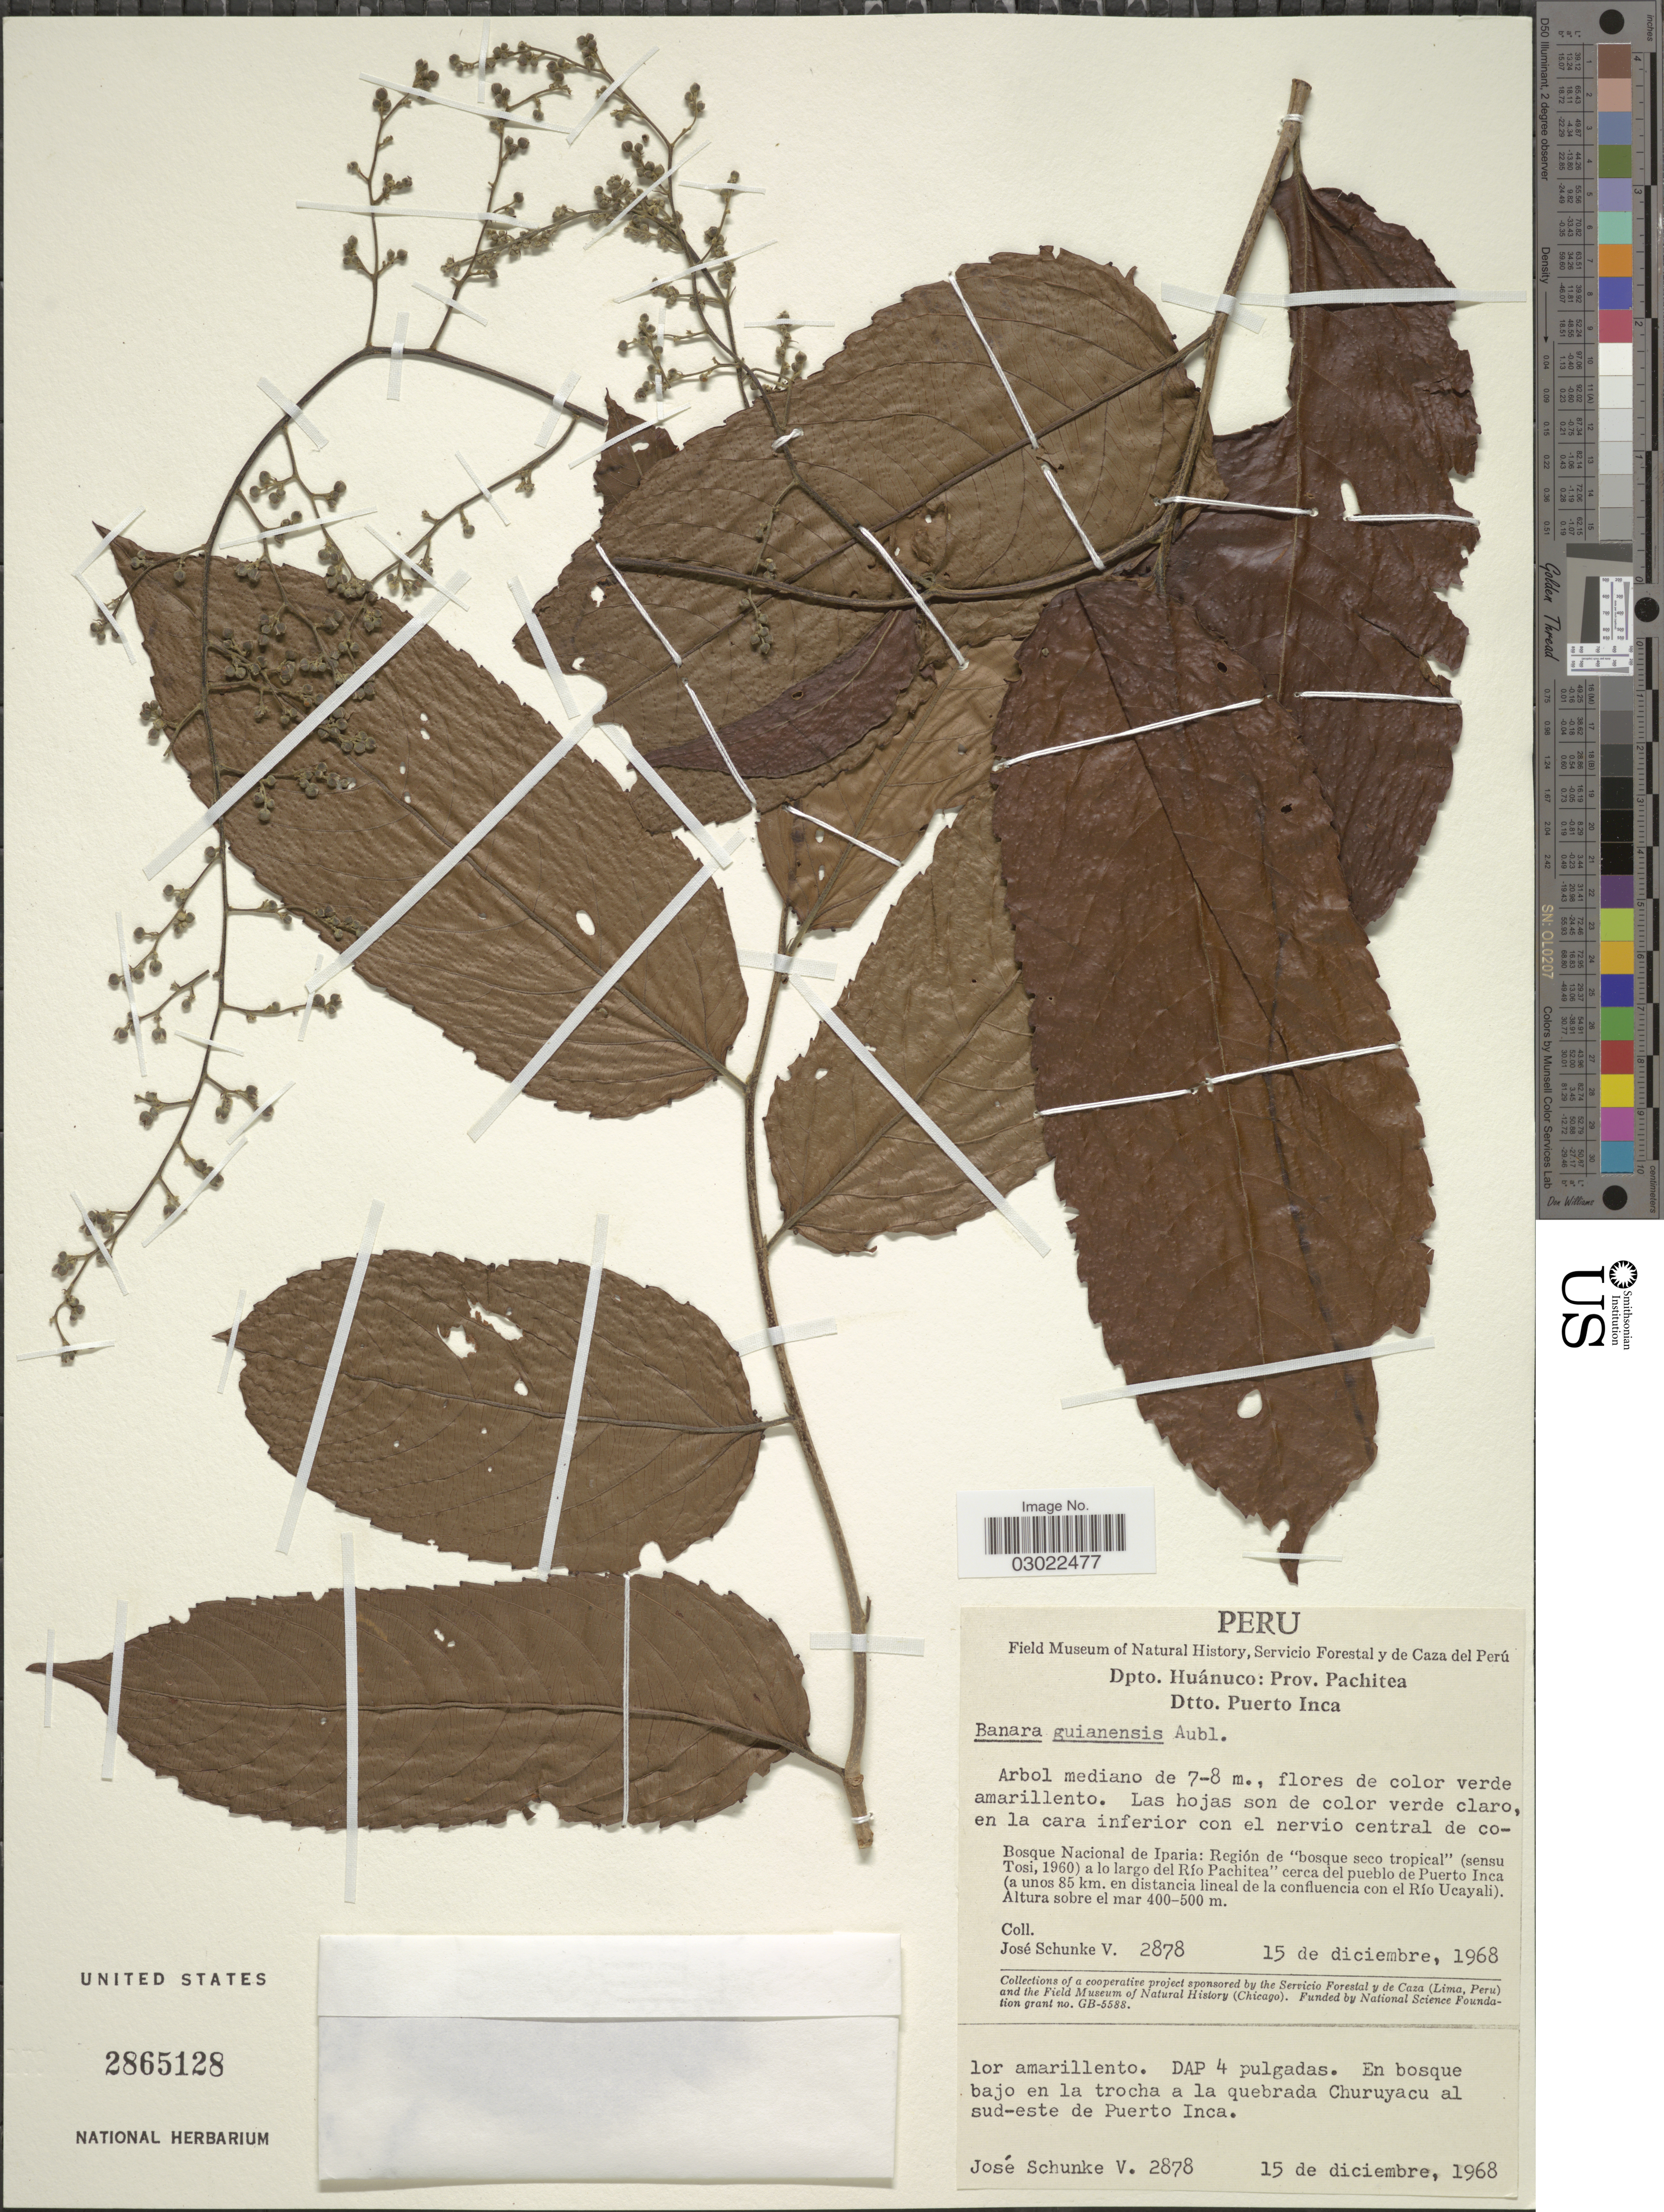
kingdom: Plantae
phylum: Tracheophyta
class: Magnoliopsida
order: Malpighiales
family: Salicaceae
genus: Banara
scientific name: Banara guianensis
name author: Aubl.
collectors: J. Schunke Vigo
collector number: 2878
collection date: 1968-12-15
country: Peru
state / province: Huánuco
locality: Dpto. Huánuco: Prov. Pachitea. Dtto. Puerto Inca. Bosque Nacional de Iparia: Región de "bosque seco tropical" (sensu Tosi,1960) al lo largo del Río Pachitea cerca del pueblo del Puerto Inca (a unos 85 km. en distancia lineal de la confluencia con el Río Ucayali). En bosque bajo en la trocha a la queebrada Churuyacu al sud-este de Puerto Inca.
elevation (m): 400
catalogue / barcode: US 2865128